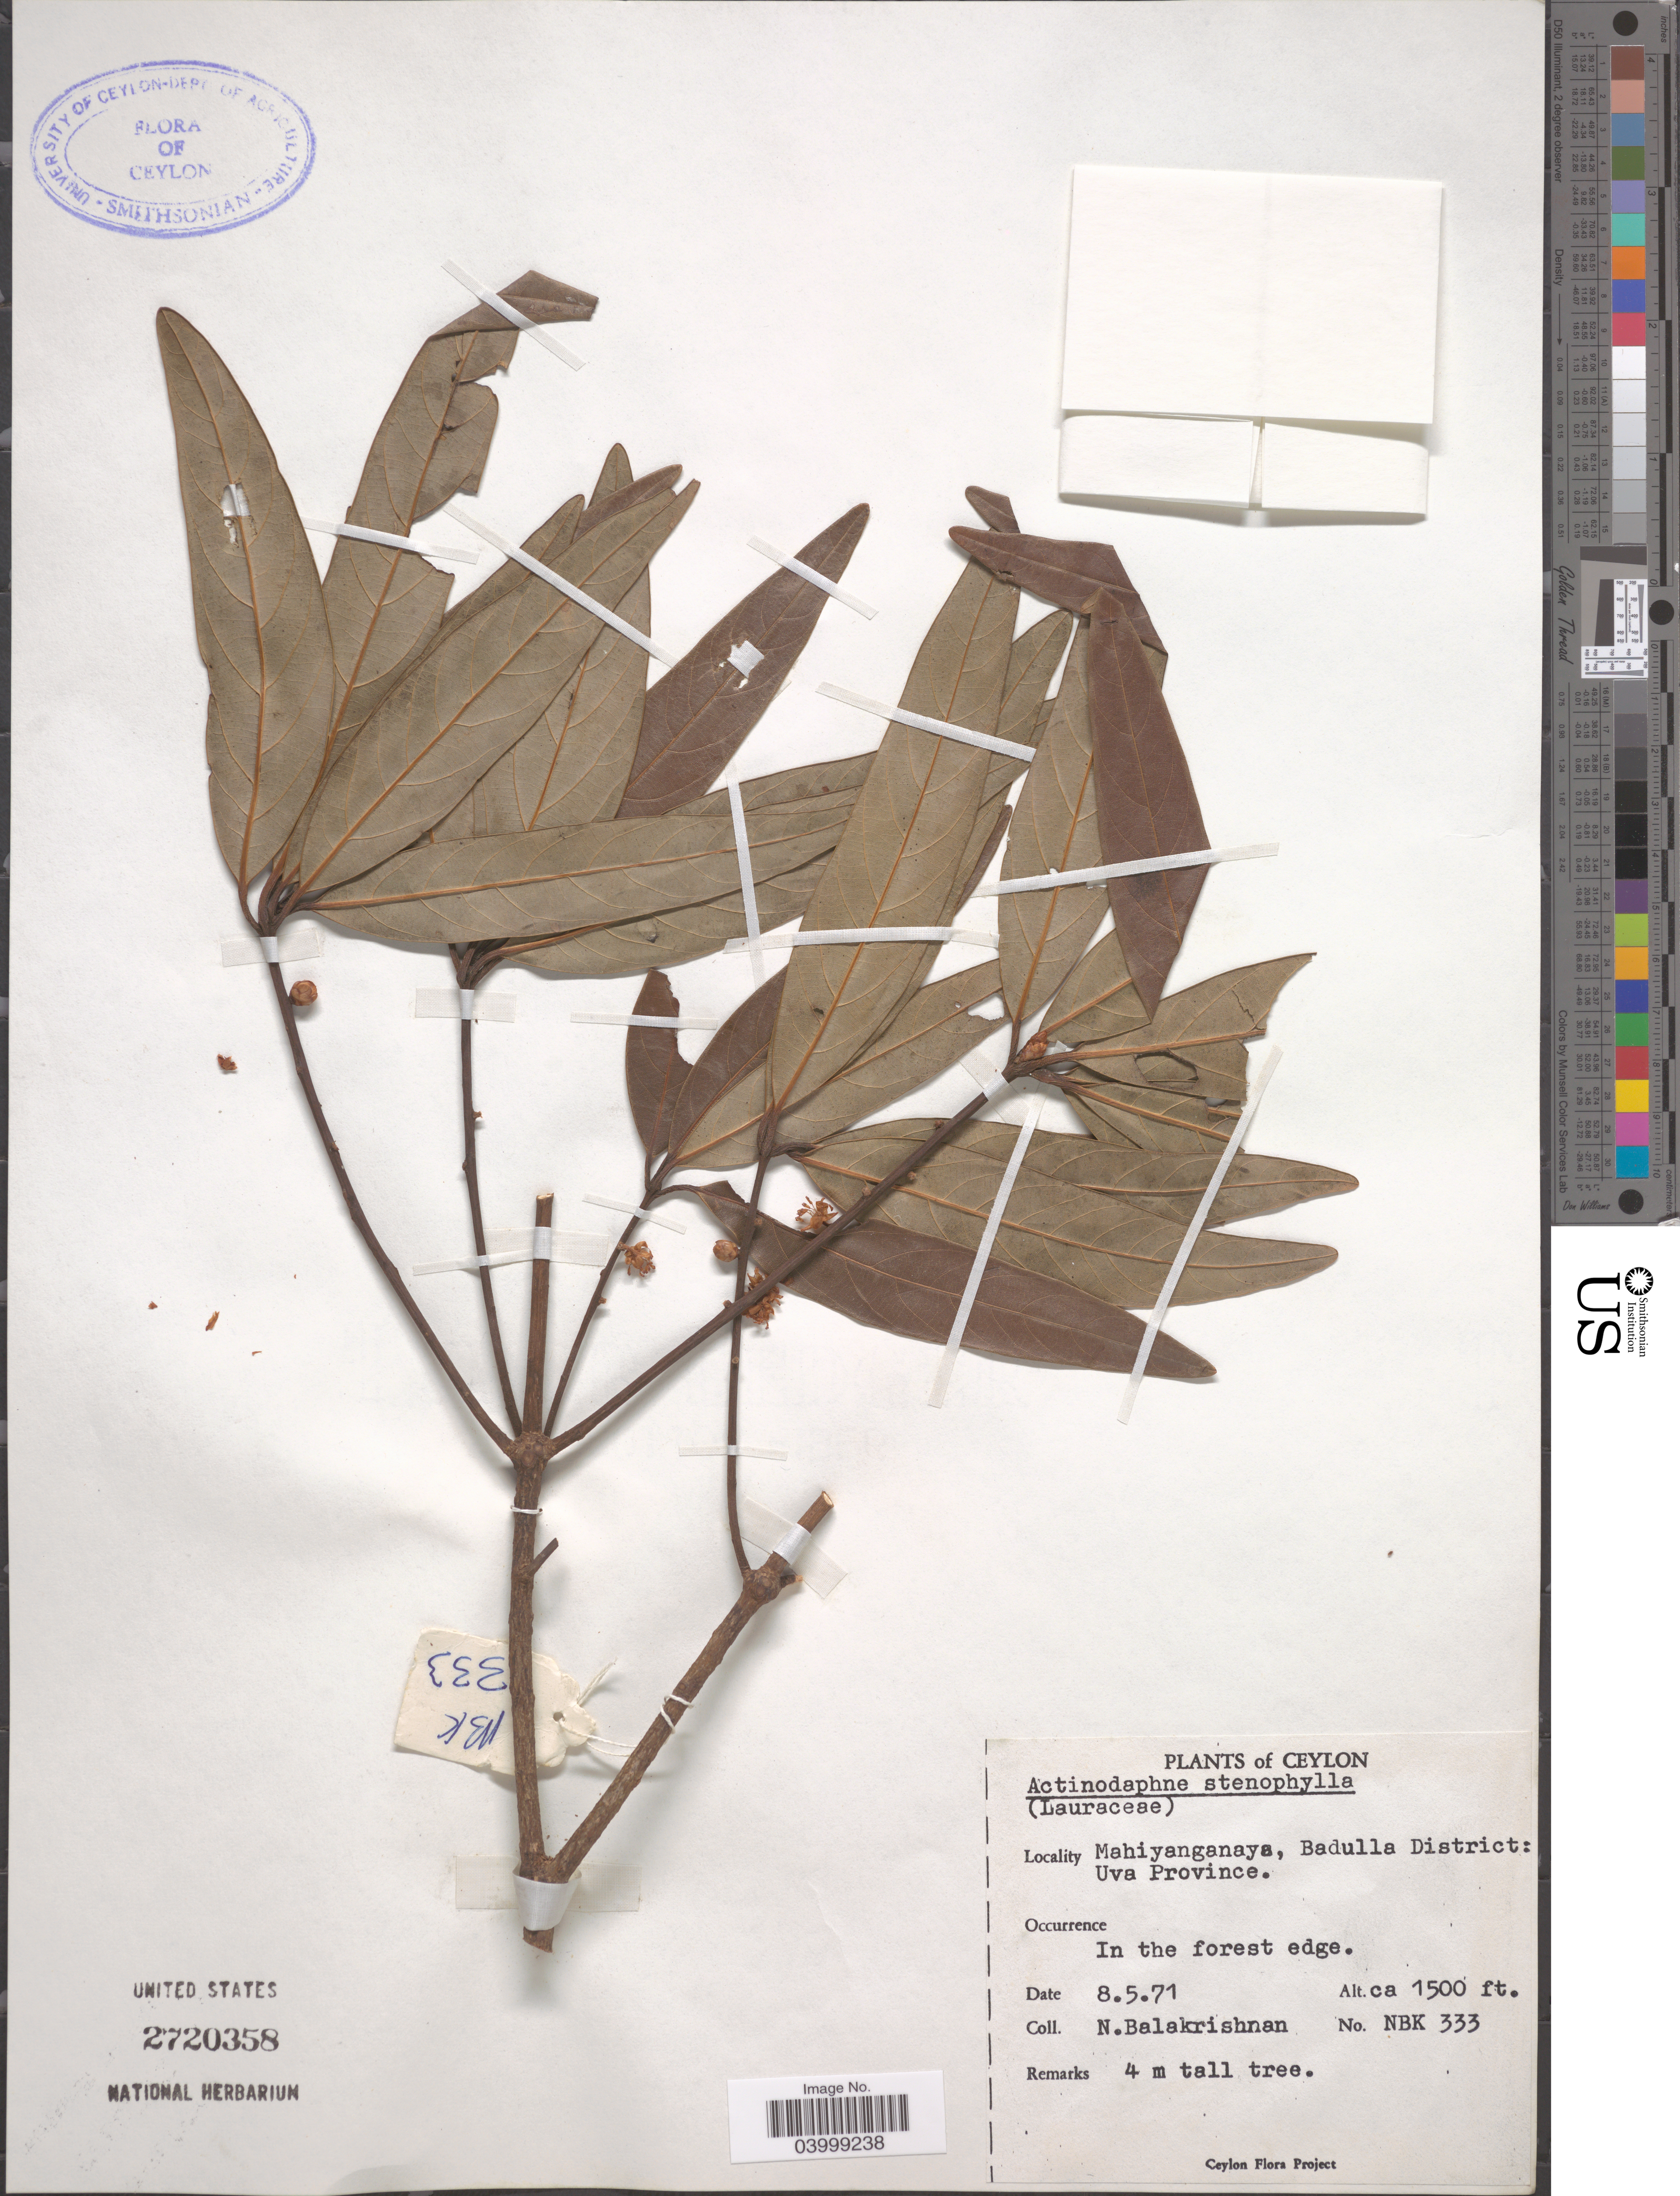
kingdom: Plantae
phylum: Tracheophyta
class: Magnoliopsida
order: Laurales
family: Lauraceae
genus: Actinodaphne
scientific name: Actinodaphne stenophylla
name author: Thwaites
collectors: N. Balakrishnan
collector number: NBK333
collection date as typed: Transcribed d/m/y: 8/5/71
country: Sri Lanka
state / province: Uva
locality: Ceylon. Mahiyanganaya, Badulla District.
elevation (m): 457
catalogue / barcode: US 2720358